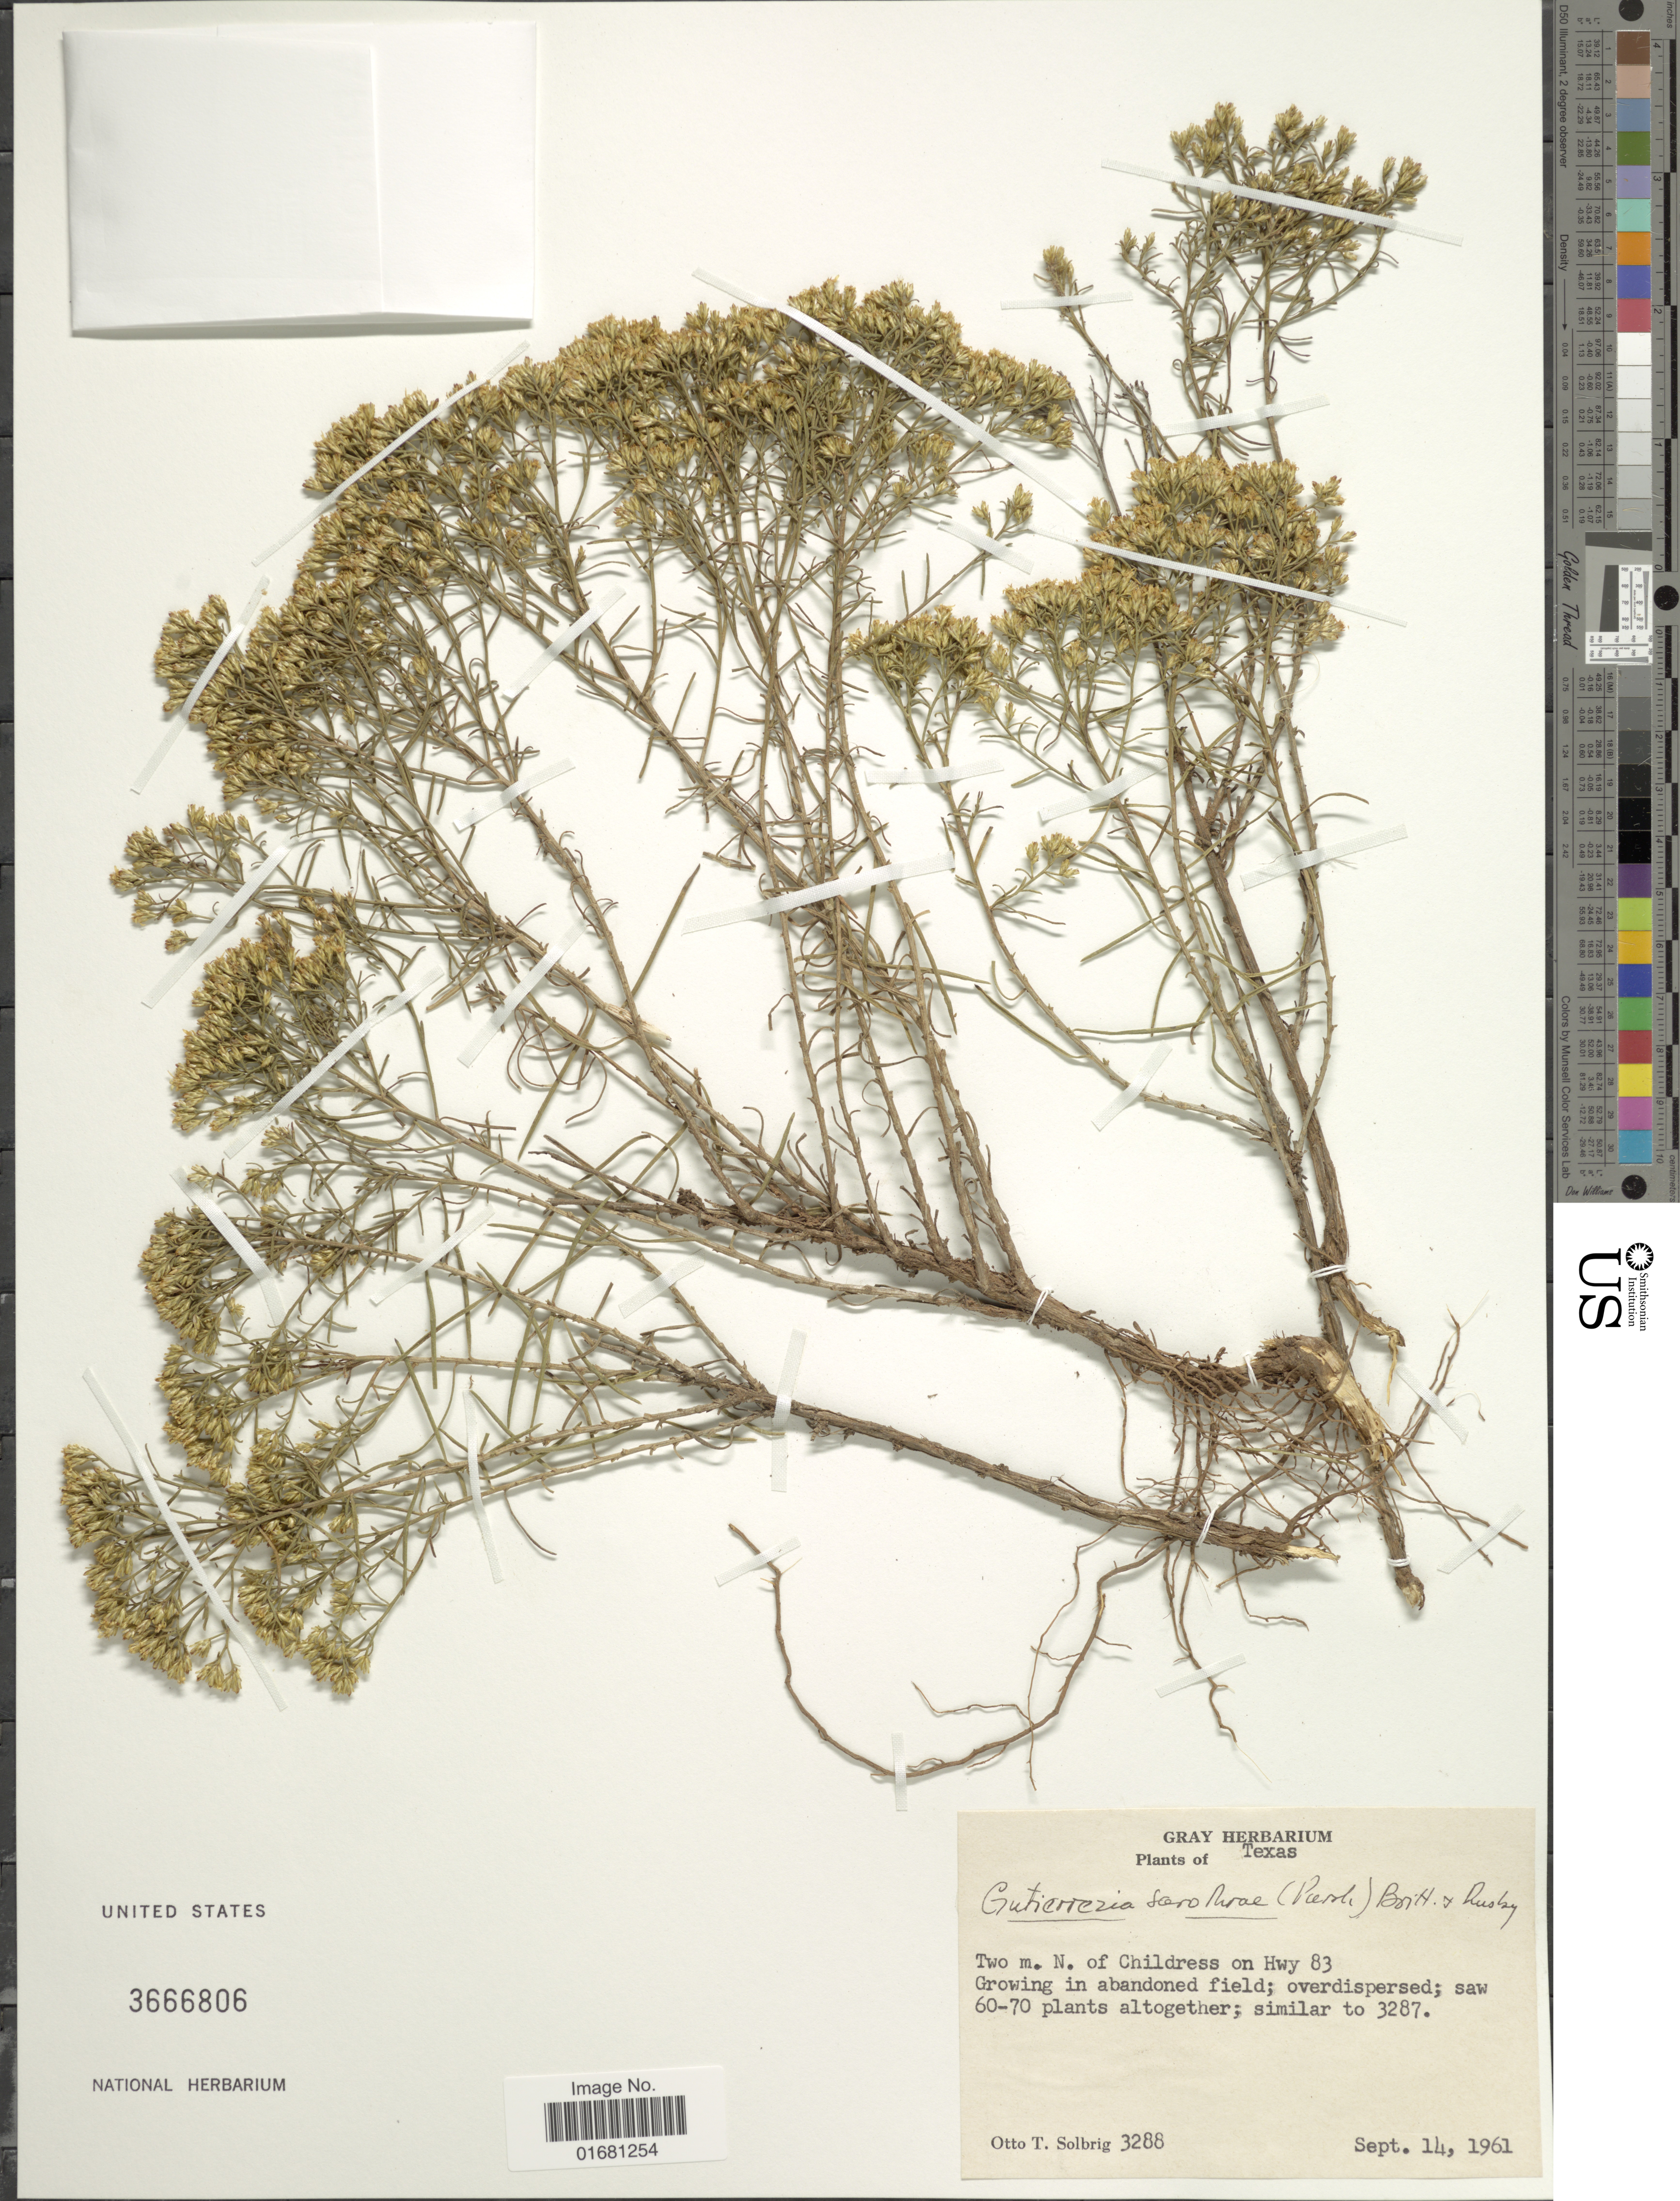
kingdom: Plantae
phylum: Tracheophyta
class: Magnoliopsida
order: Asterales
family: Asteraceae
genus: Gutierrezia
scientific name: Gutierrezia sarothrae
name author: (Pursh) Britton & Rusby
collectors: O. T. Solbrig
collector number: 3288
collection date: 1961-09-14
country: United States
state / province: Texas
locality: Texas. Two m. N. of Childress on Hwy 83. Growing in abandoned field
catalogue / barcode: US 3666806